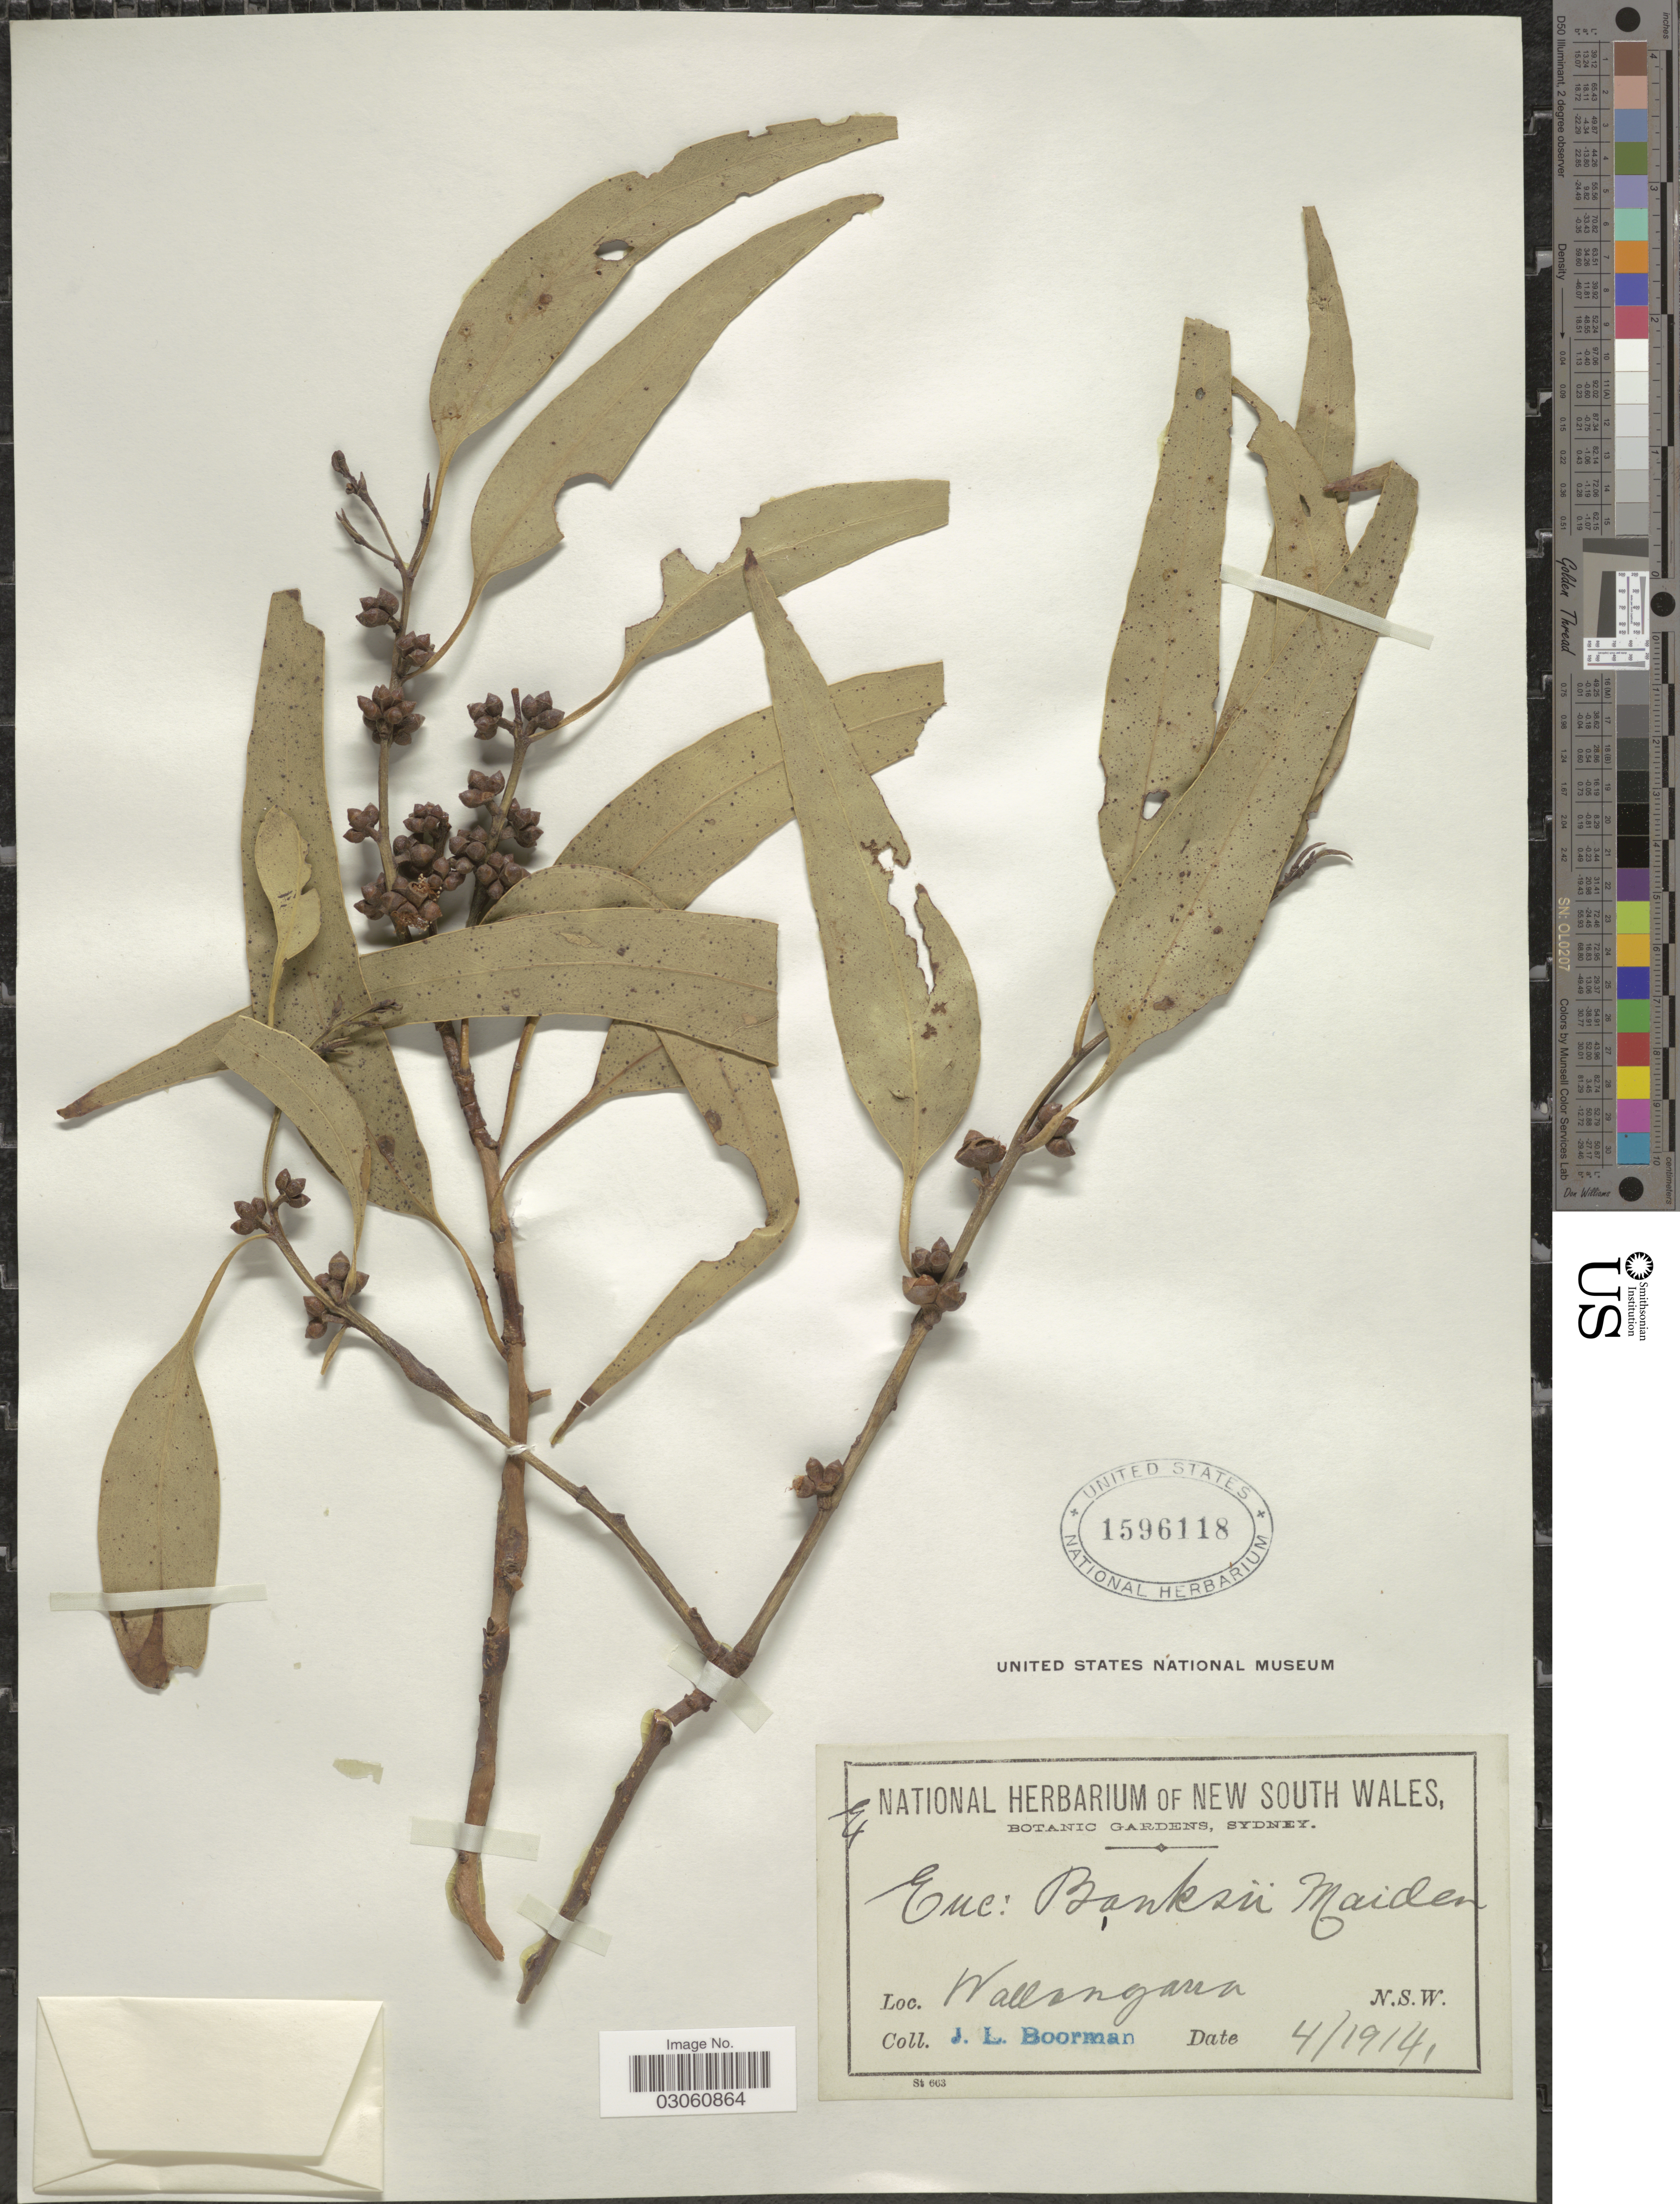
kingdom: Plantae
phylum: Tracheophyta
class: Magnoliopsida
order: Myrtales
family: Myrtaceae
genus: Eucalyptus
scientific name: Eucalyptus banksii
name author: Maiden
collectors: J. Boorman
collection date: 1914-04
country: Australia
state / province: New South Wales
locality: Wallangarra.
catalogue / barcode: US 1596118